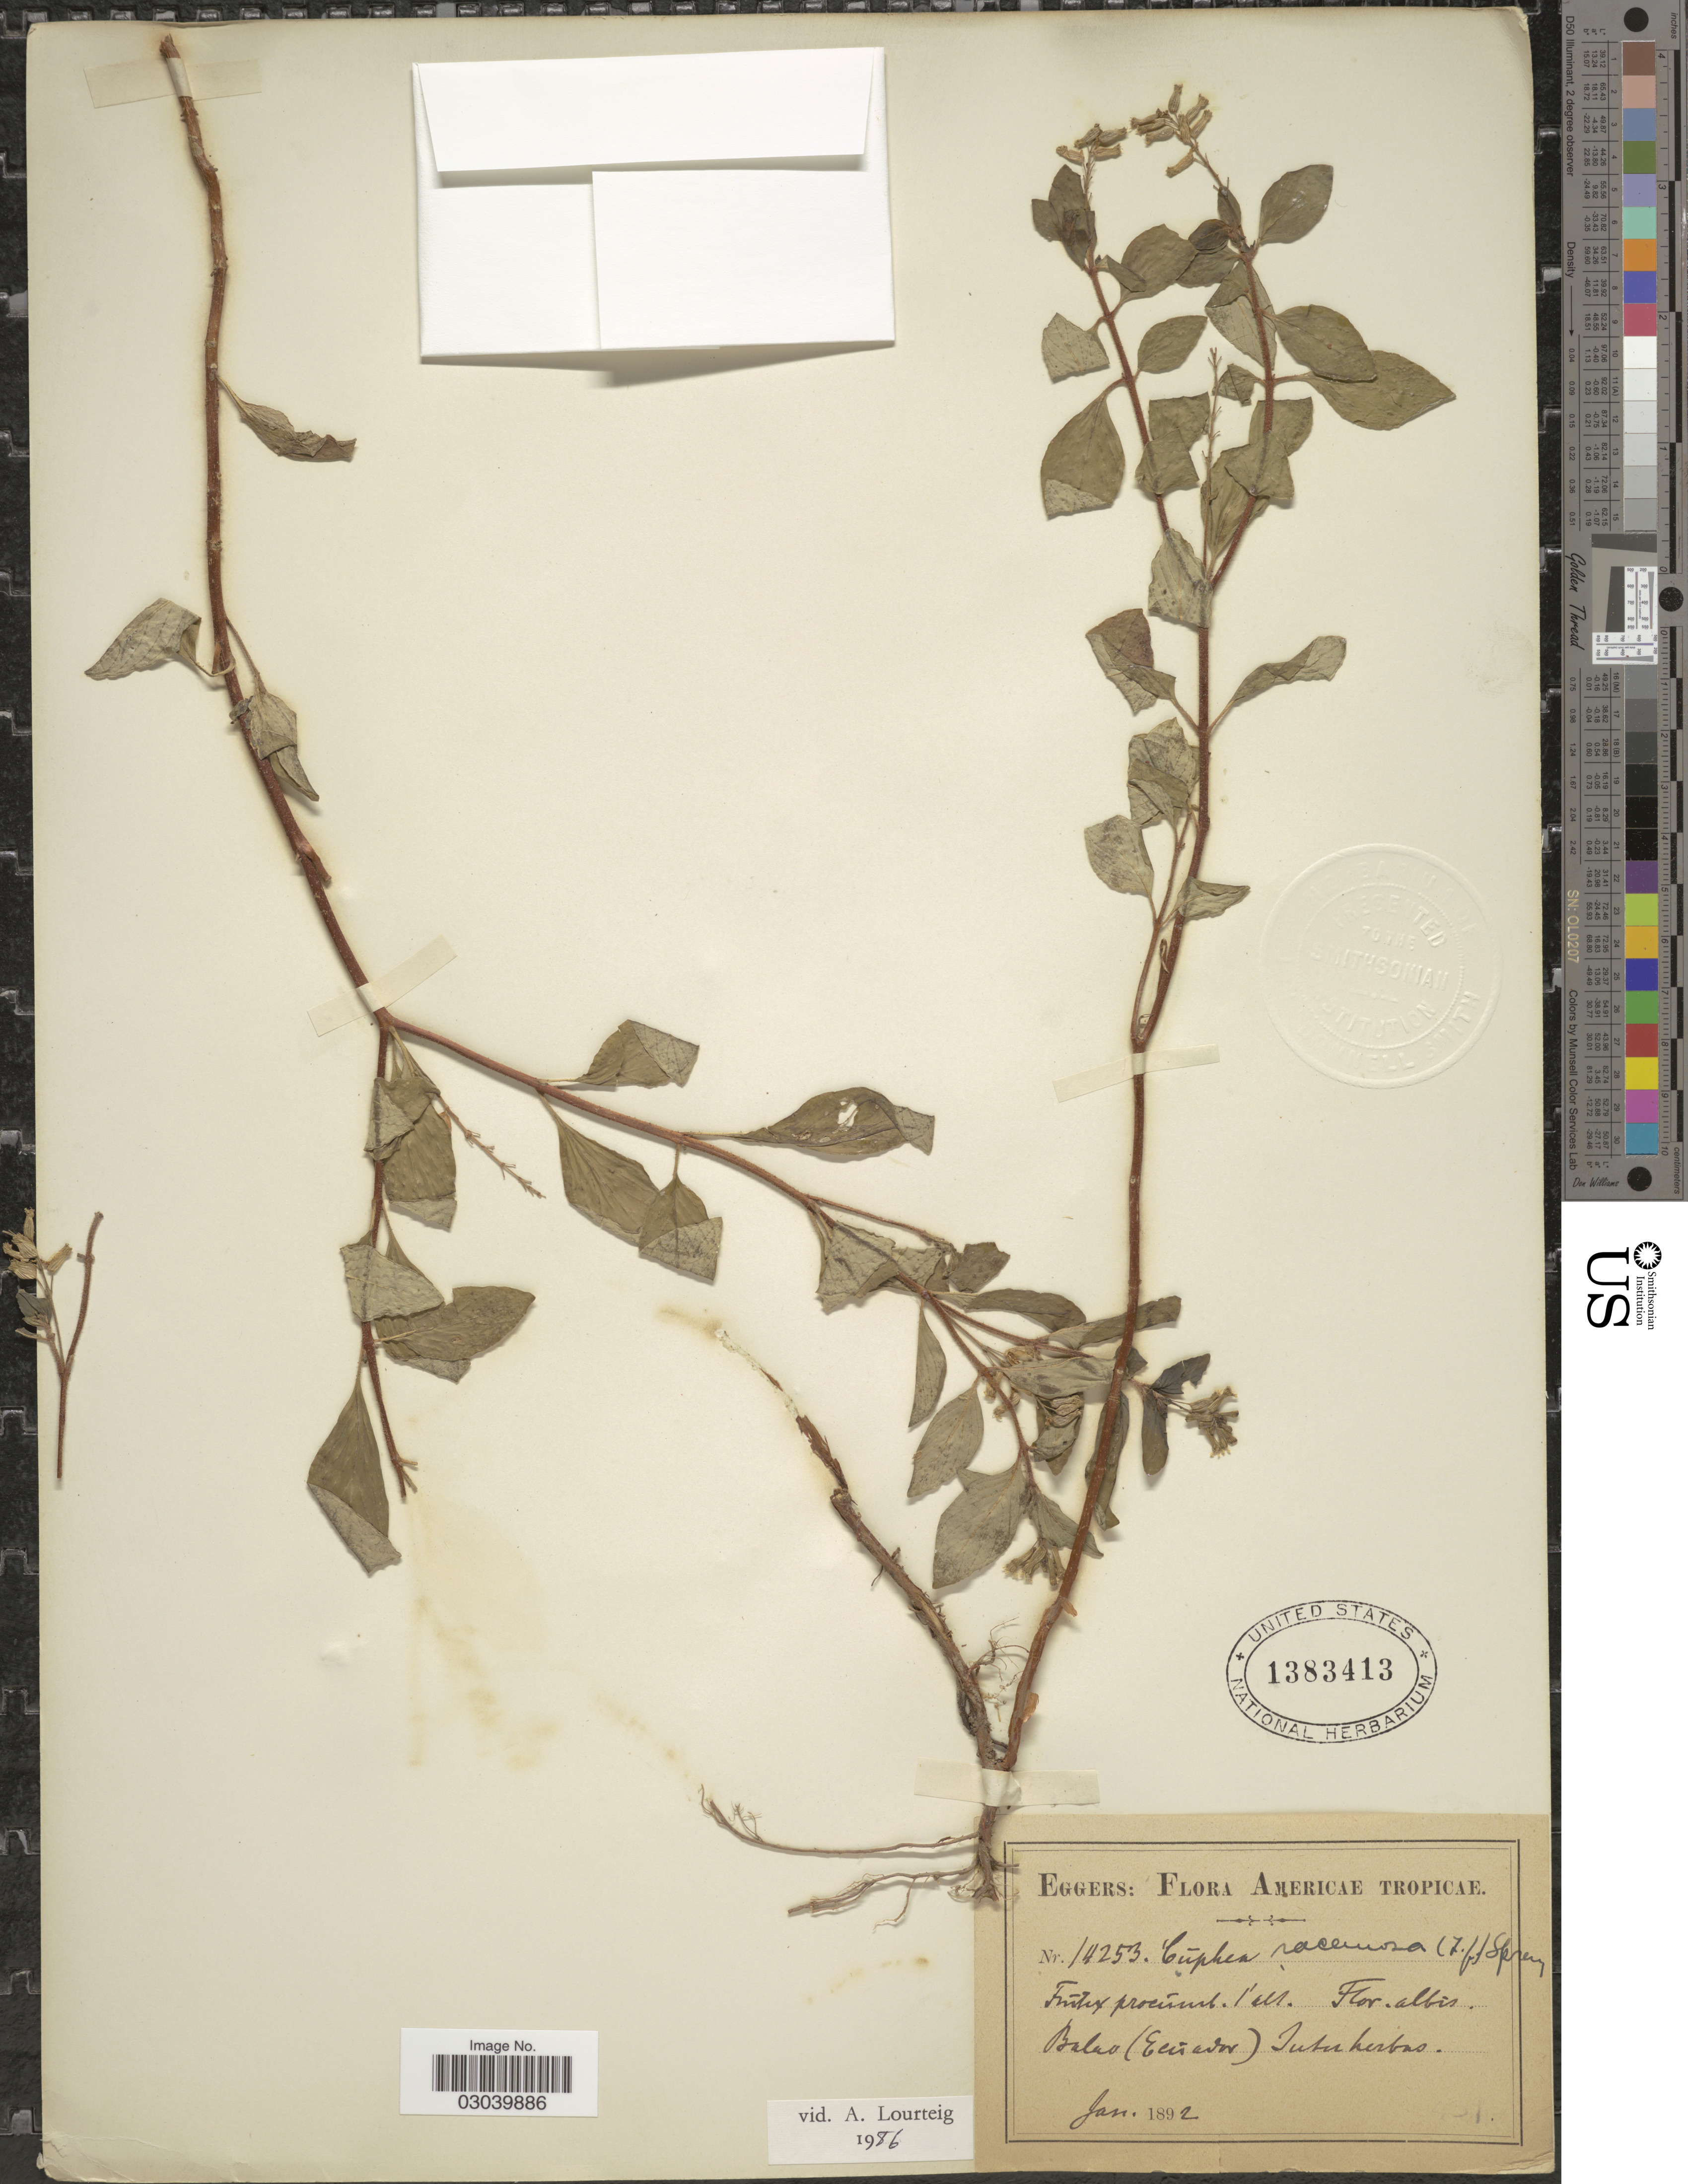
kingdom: Plantae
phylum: Tracheophyta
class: Magnoliopsida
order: Myrtales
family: Lythraceae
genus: Cuphea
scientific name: Cuphea racemosa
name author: (L. f.) Spreng.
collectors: -. Eggers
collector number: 14253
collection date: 1892-01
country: Ecuador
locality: Balao, Inter herbas. Americae Tropicae.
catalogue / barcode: US 1383413